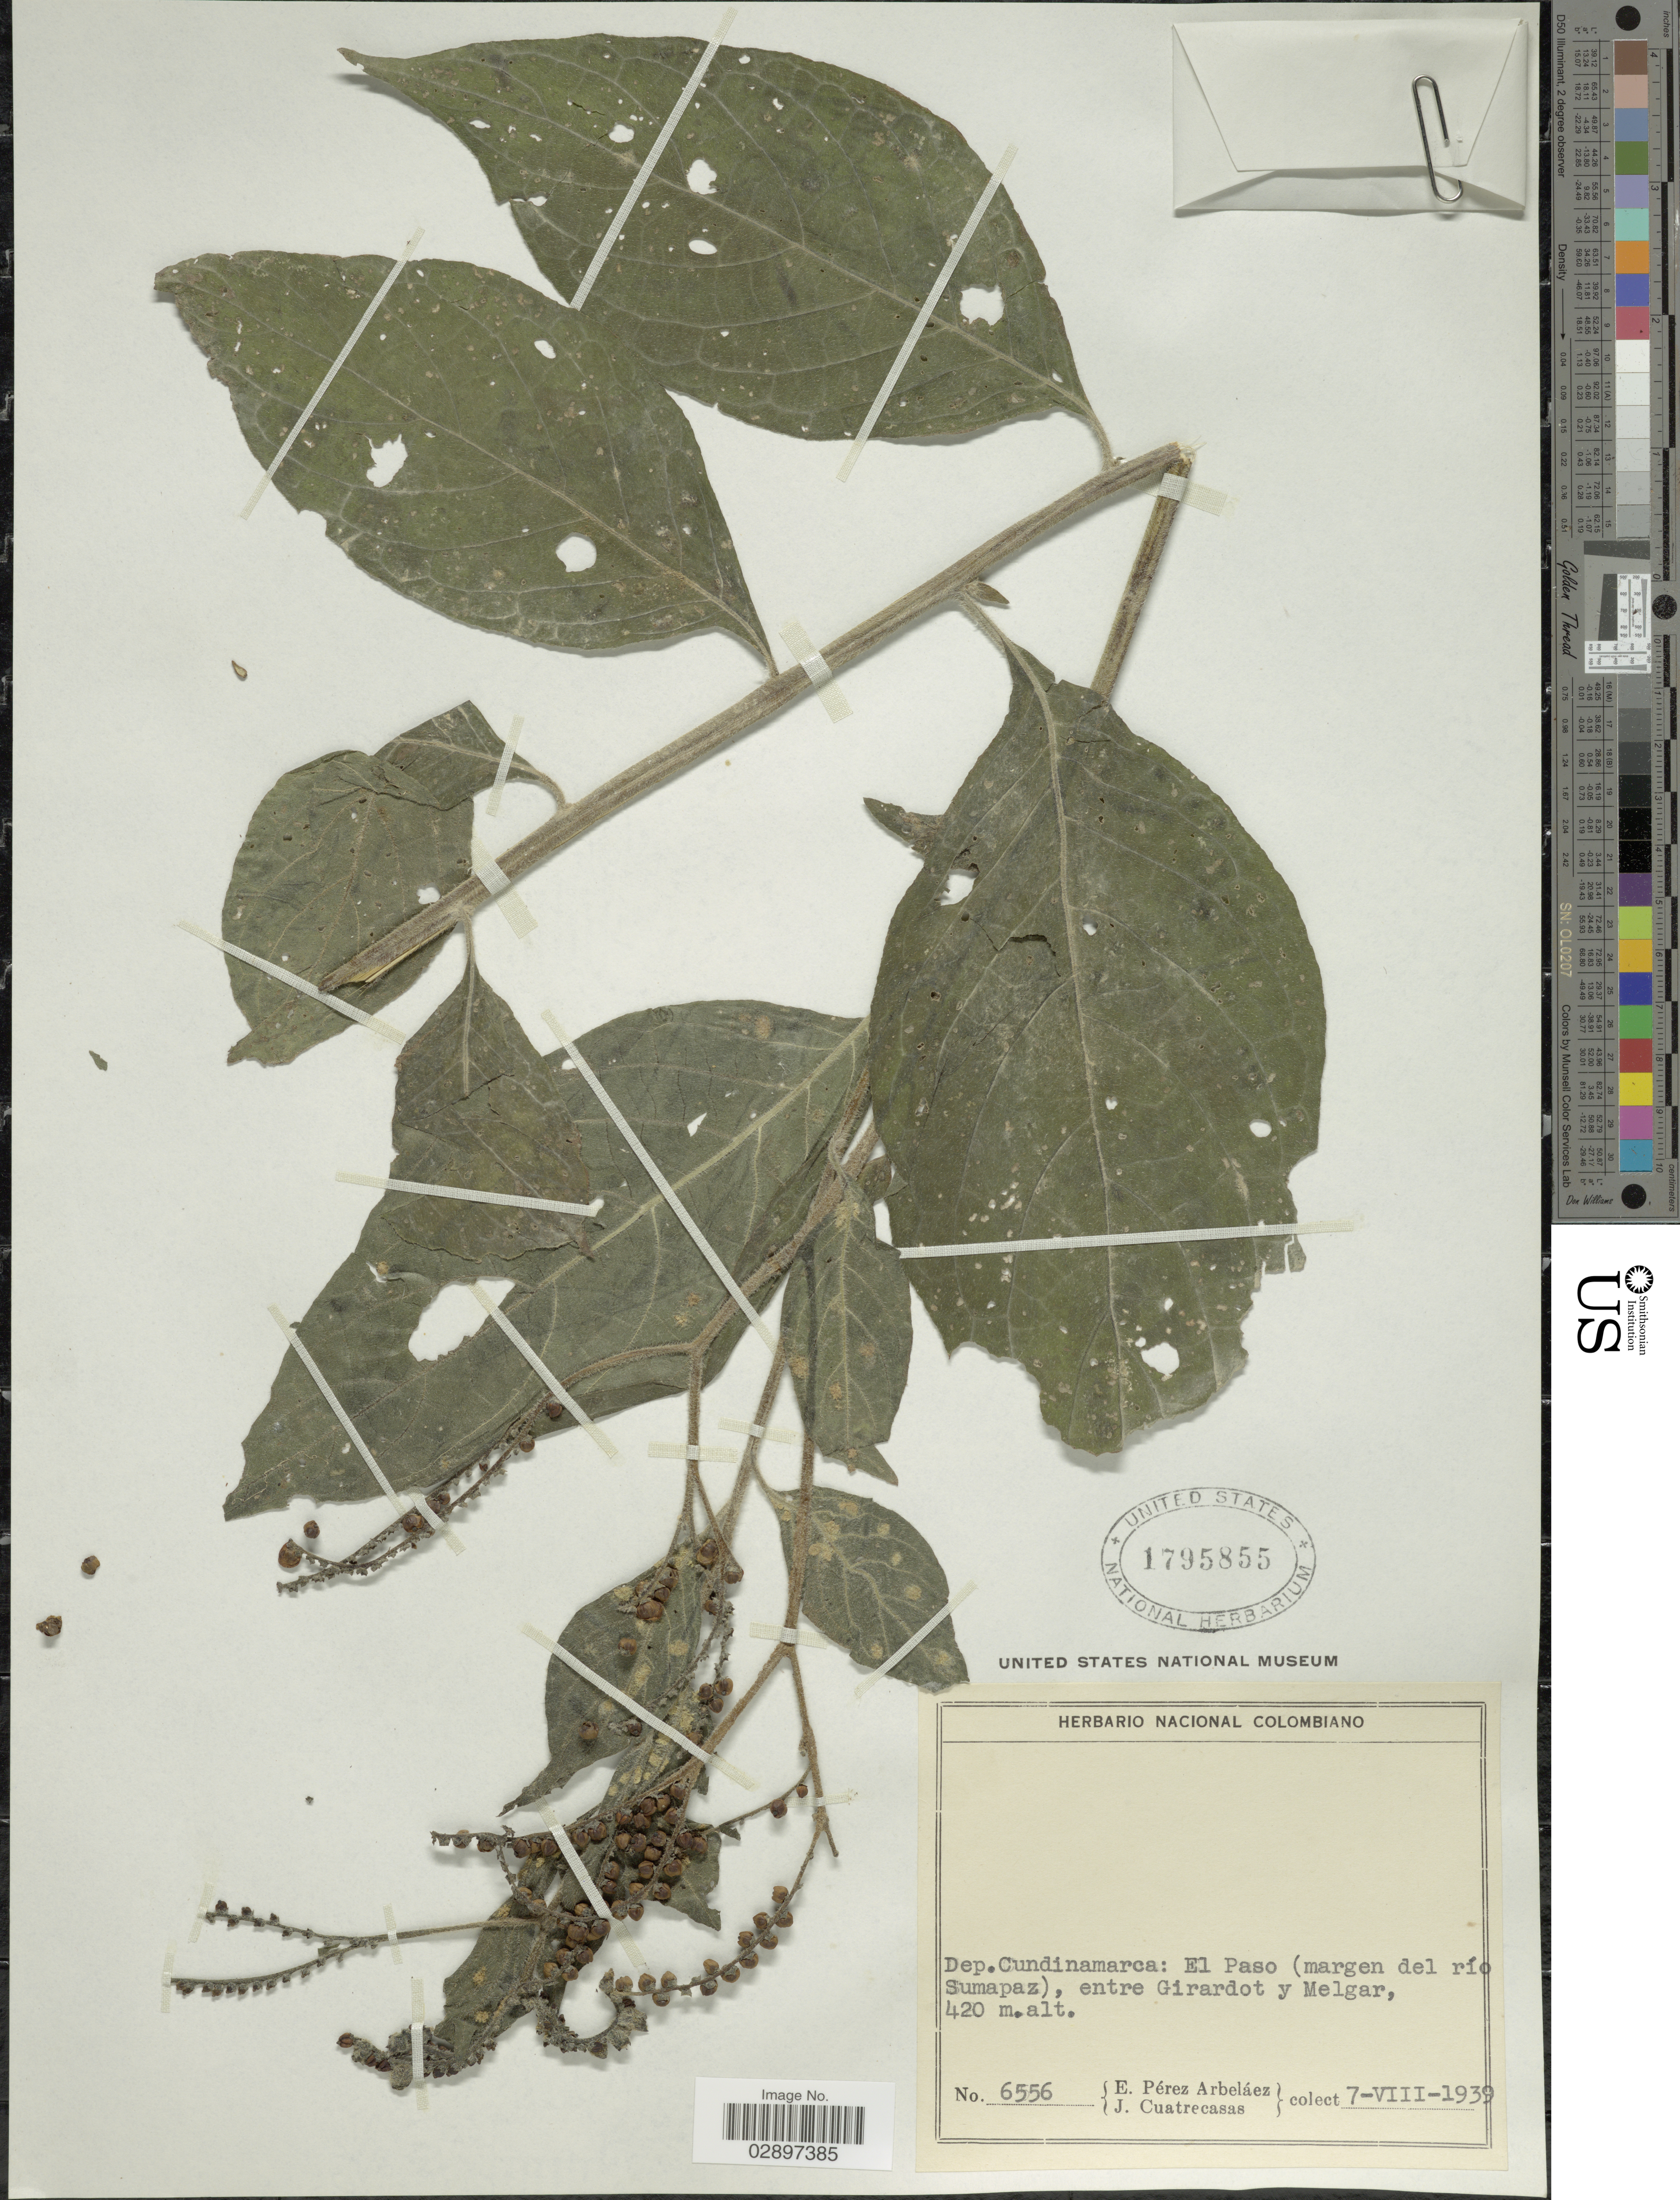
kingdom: Plantae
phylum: Tracheophyta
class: Magnoliopsida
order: Boraginales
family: Heliotropiaceae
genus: Tournefortia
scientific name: Tournefortia polystachya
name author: Ruiz & Pav.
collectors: E. Pérez Arbeláez & J. Cuatrecasas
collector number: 6556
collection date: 1939-08-07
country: Colombia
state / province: Cundinamarca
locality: Dep. Cundinamarca: El Paso (margen del río Sumapaz), entre Girardot y Melgar.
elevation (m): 420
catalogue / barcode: US 1795855